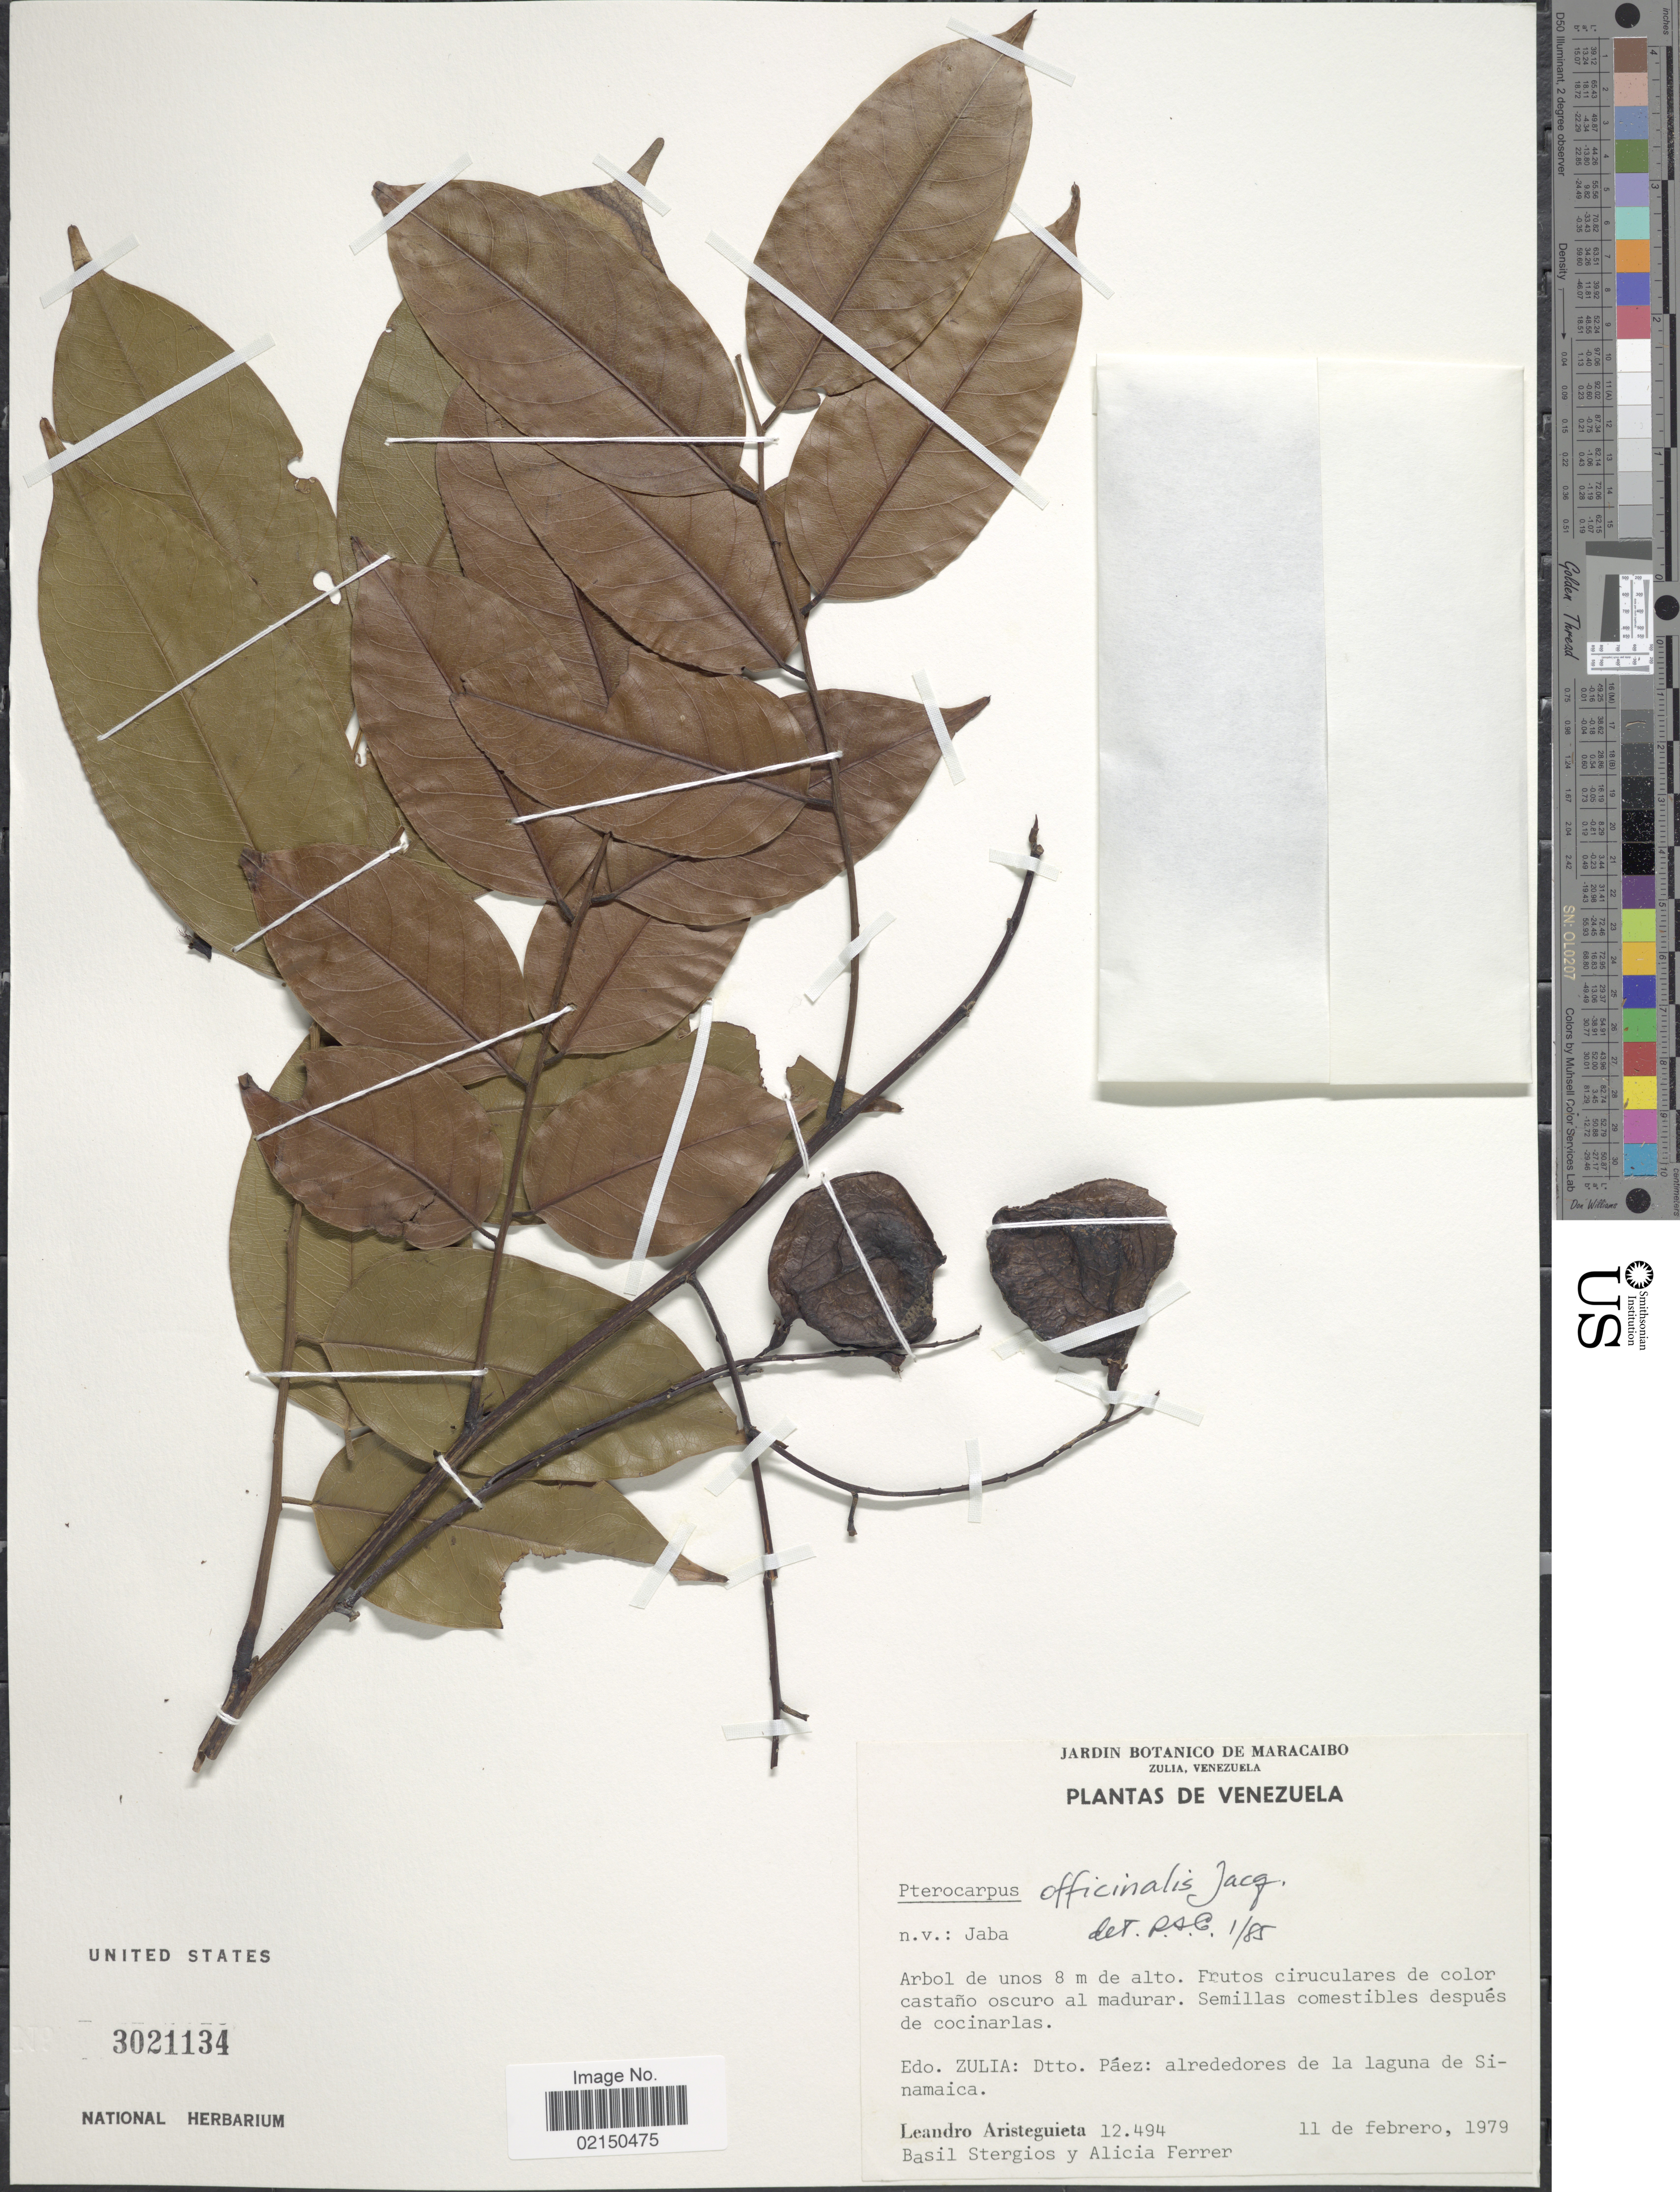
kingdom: Plantae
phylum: Tracheophyta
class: Magnoliopsida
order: Fabales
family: Fabaceae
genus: Pterocarpus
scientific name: Pterocarpus officinalis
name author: Jacq.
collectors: L. Aristeguieta, B. G. Stergios & A. Ferrer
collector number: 12494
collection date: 1979-02-11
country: Venezuela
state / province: Zulia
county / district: Paez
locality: Laguna de Sinamaica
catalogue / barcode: US 3021134